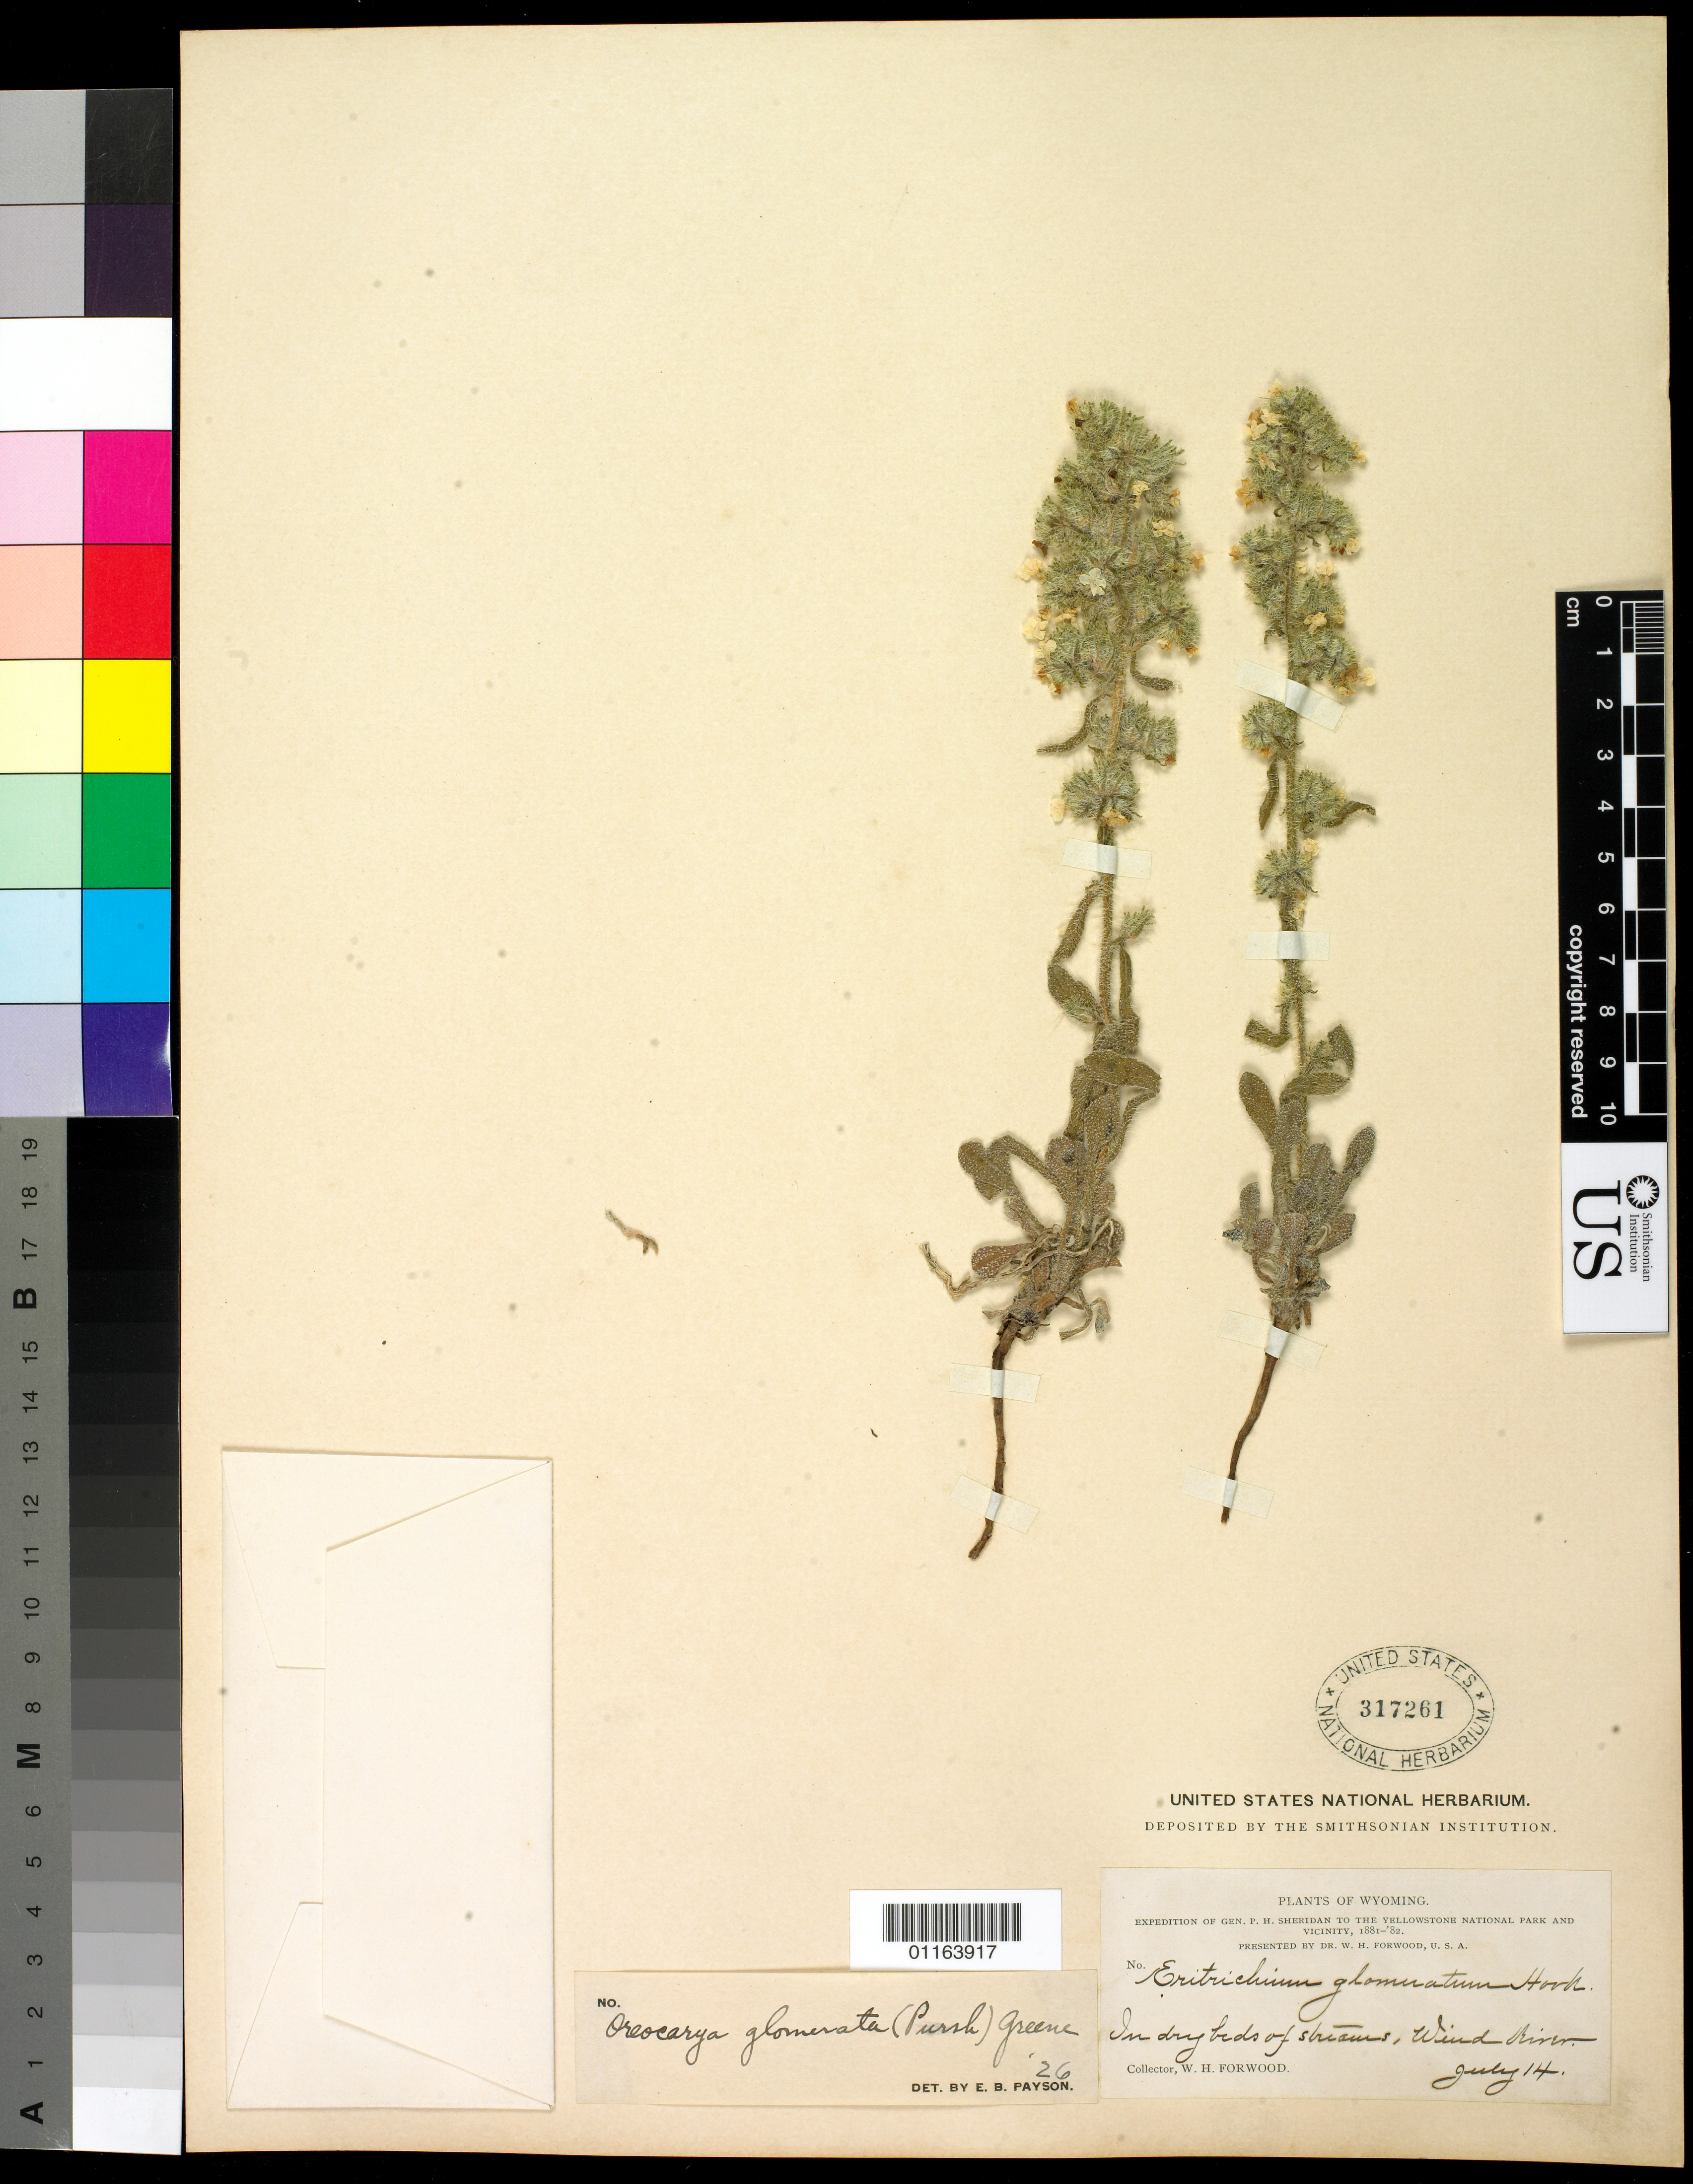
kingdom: Plantae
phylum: Tracheophyta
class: Magnoliopsida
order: Boraginales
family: Boraginaceae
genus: Oreocarya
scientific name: Oreocarya glomerata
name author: (Pursh) Greene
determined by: Payson, E. B.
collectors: W. Forwood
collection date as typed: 14 Jul 1881 or 14 Jul 1882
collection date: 1881-07-14 or 1882-07-14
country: United States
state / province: Wyoming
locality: Wind River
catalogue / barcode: US 317261